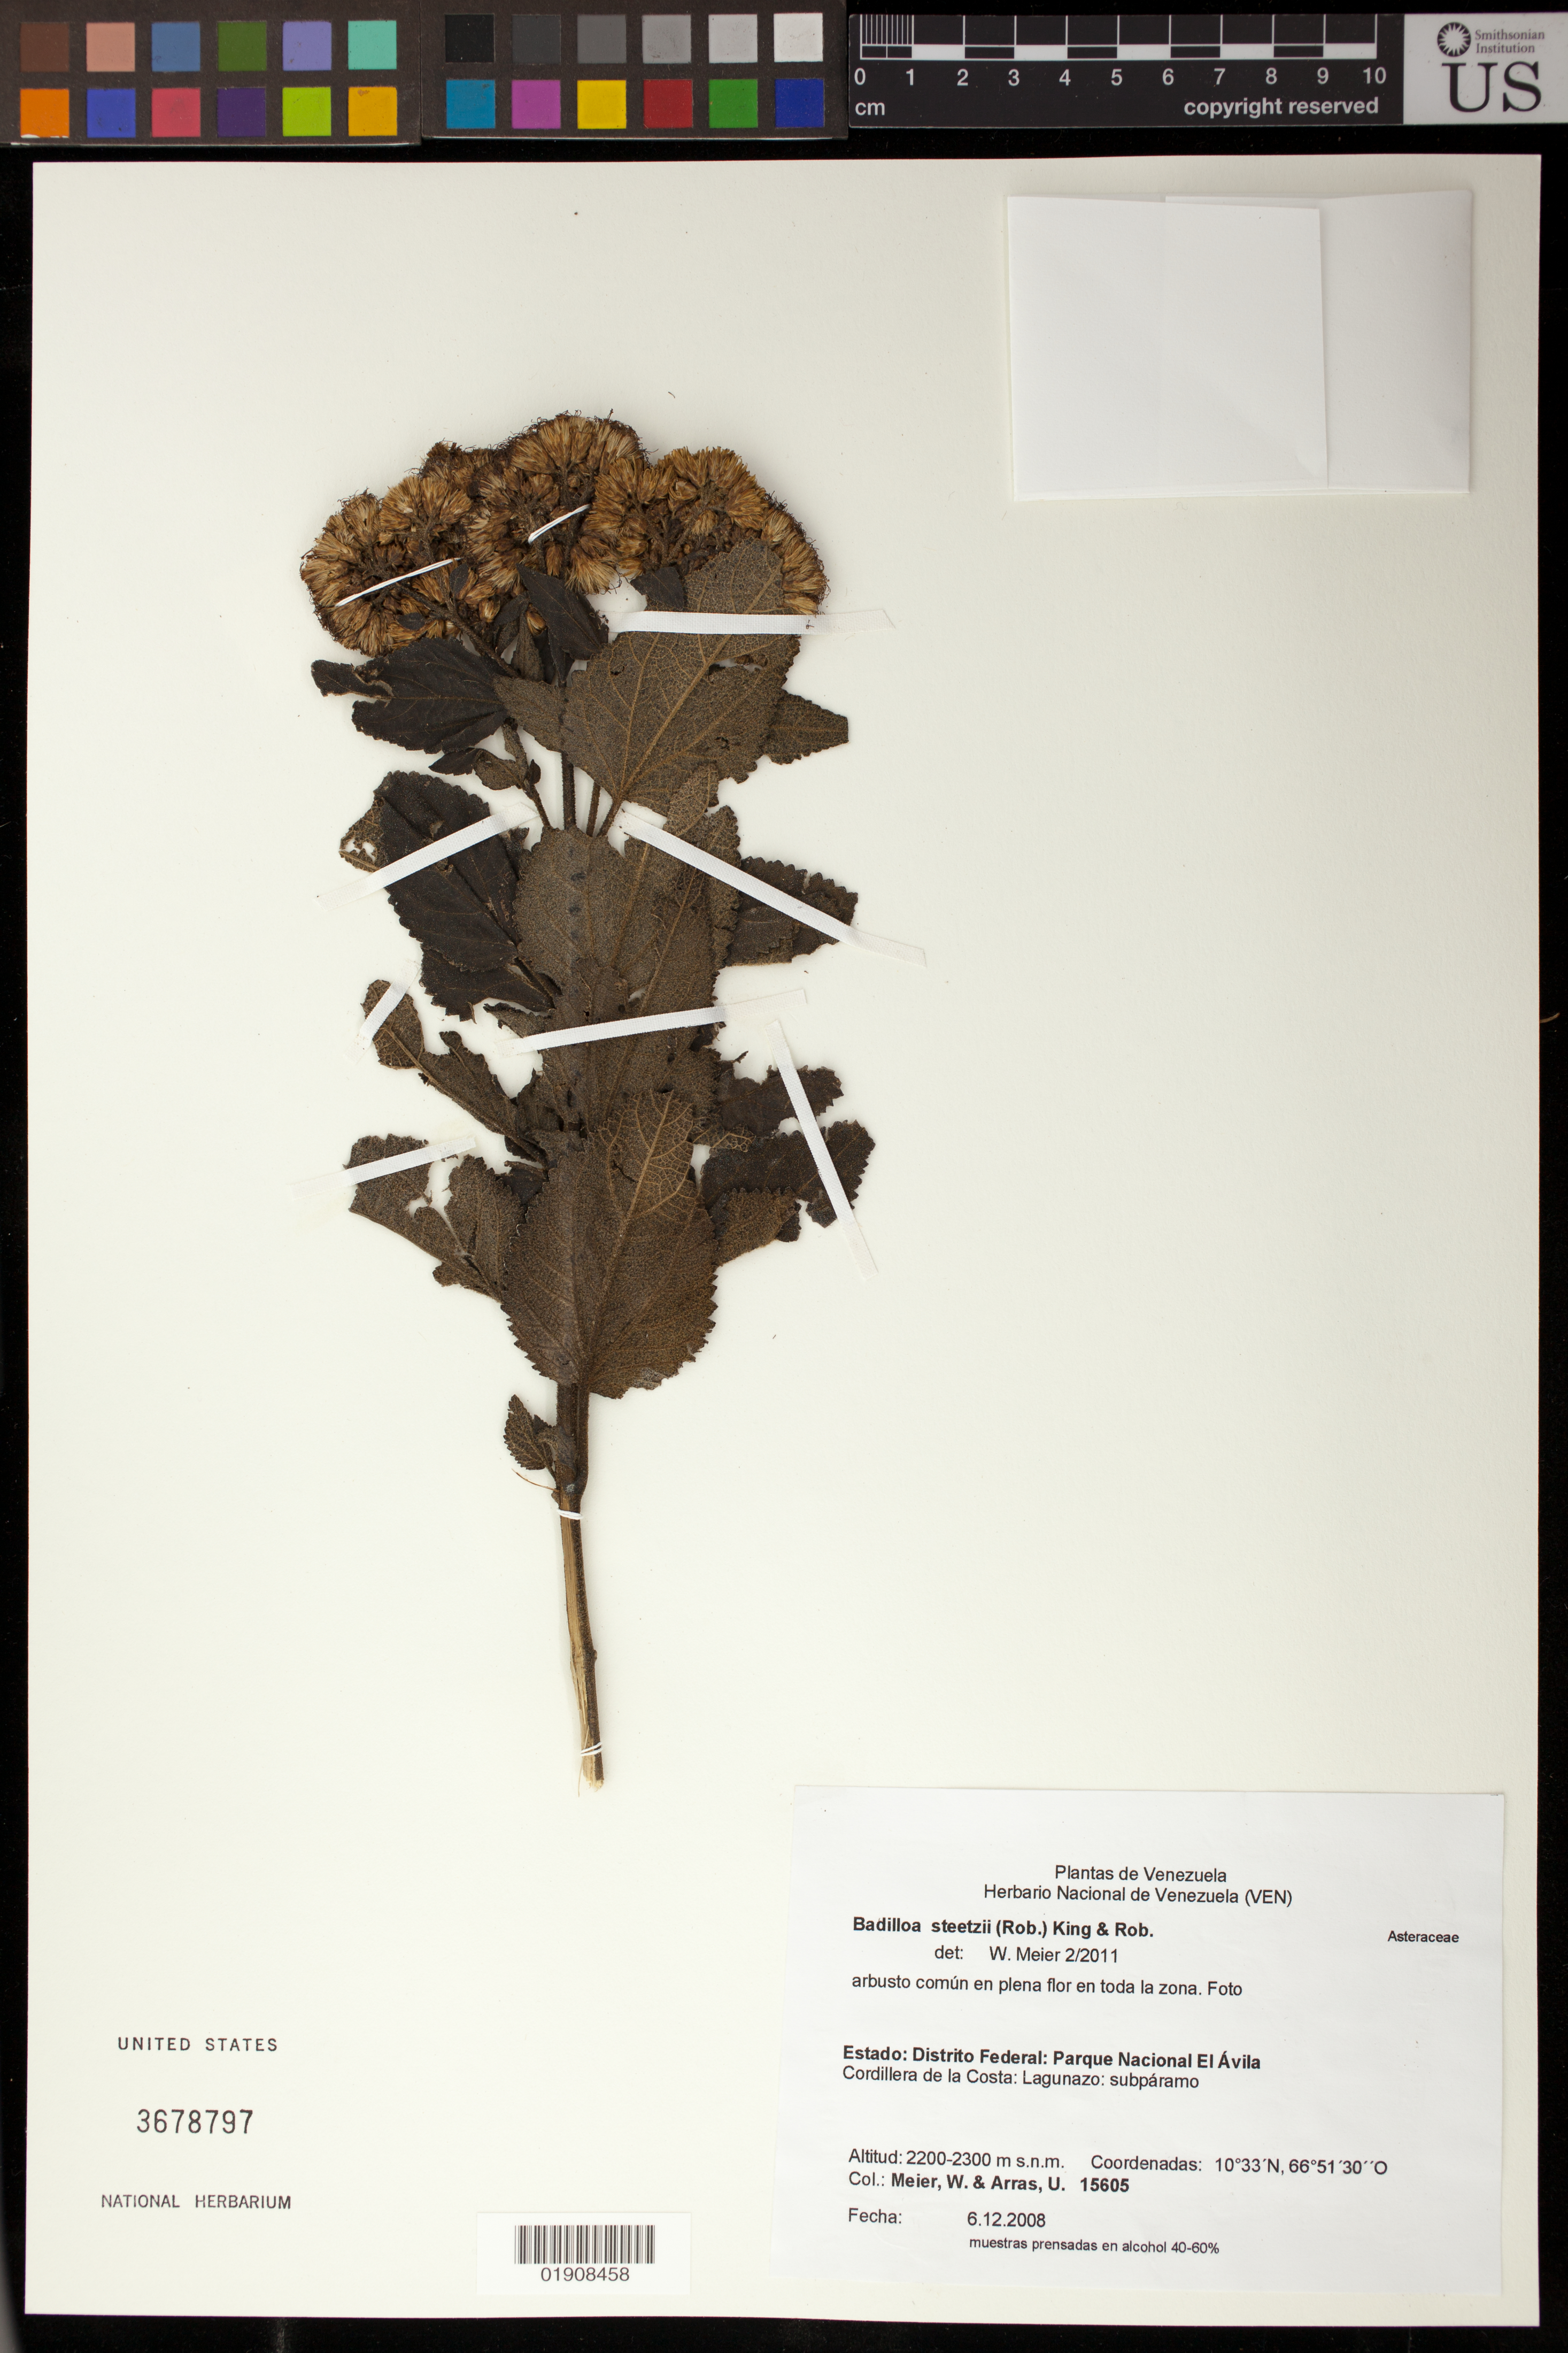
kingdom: Plantae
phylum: Tracheophyta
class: Magnoliopsida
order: Asterales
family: Asteraceae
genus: Badilloa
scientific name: Badilloa steetzii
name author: (B.L. Rob.) R.M. King & H. Rob.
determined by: Meier, Winfried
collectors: W. Meier & U. Arras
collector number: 15605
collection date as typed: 6.12.2008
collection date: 2008-12-06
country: Venezuela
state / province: Miranda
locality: Parque Nacional El Avila, Cordillera de la Costa: Lagunazo: subparamo.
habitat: subparamo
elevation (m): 2200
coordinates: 10 33 N, 66 51 30 O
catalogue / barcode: US 3678797